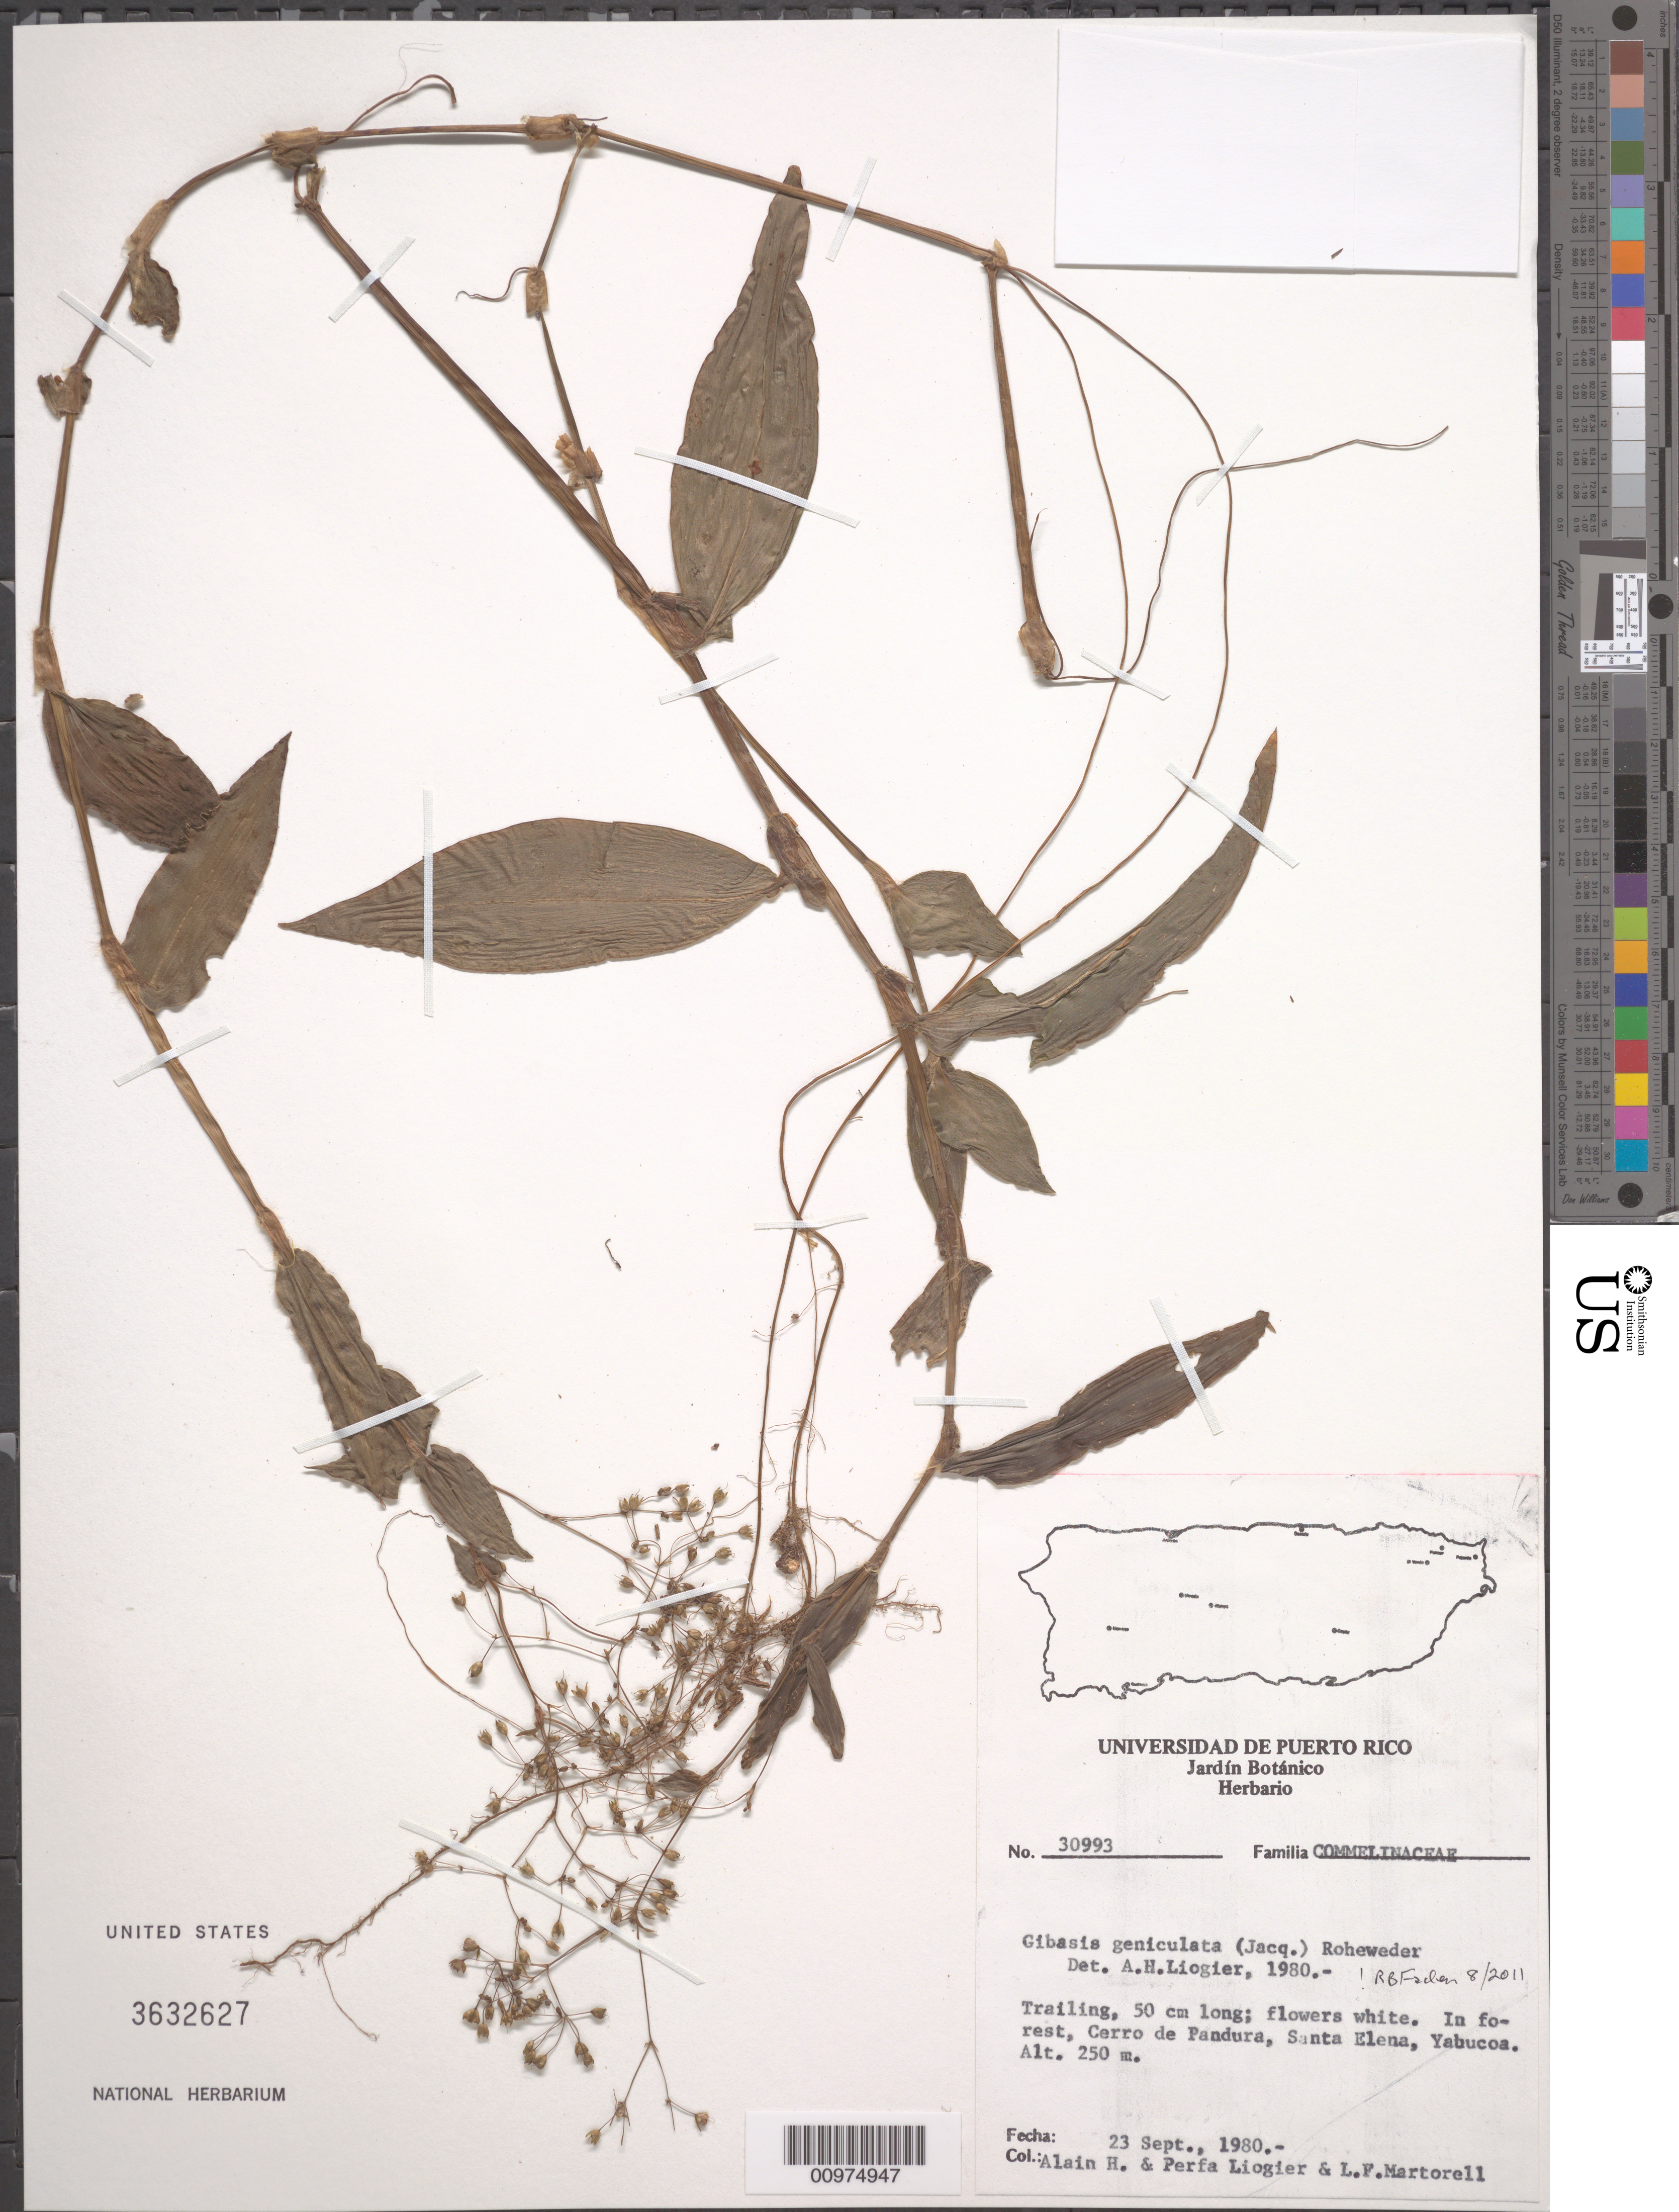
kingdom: Plantae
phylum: Tracheophyta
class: Liliopsida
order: Commelinales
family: Commelinaceae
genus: Gibasis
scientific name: Gibasis geniculata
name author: (Jacq.) Rohweder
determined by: Faden, Robert B., (US), Smithsonian Institution - National Museum of Natural History (UNITED STATES)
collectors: A. H. Liogier et al.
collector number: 30993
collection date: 1980-09-23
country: Puerto Rico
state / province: Yabucoa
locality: Cerro de Pandura, Santa Elena,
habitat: In forest,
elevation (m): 250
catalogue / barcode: US 3632627